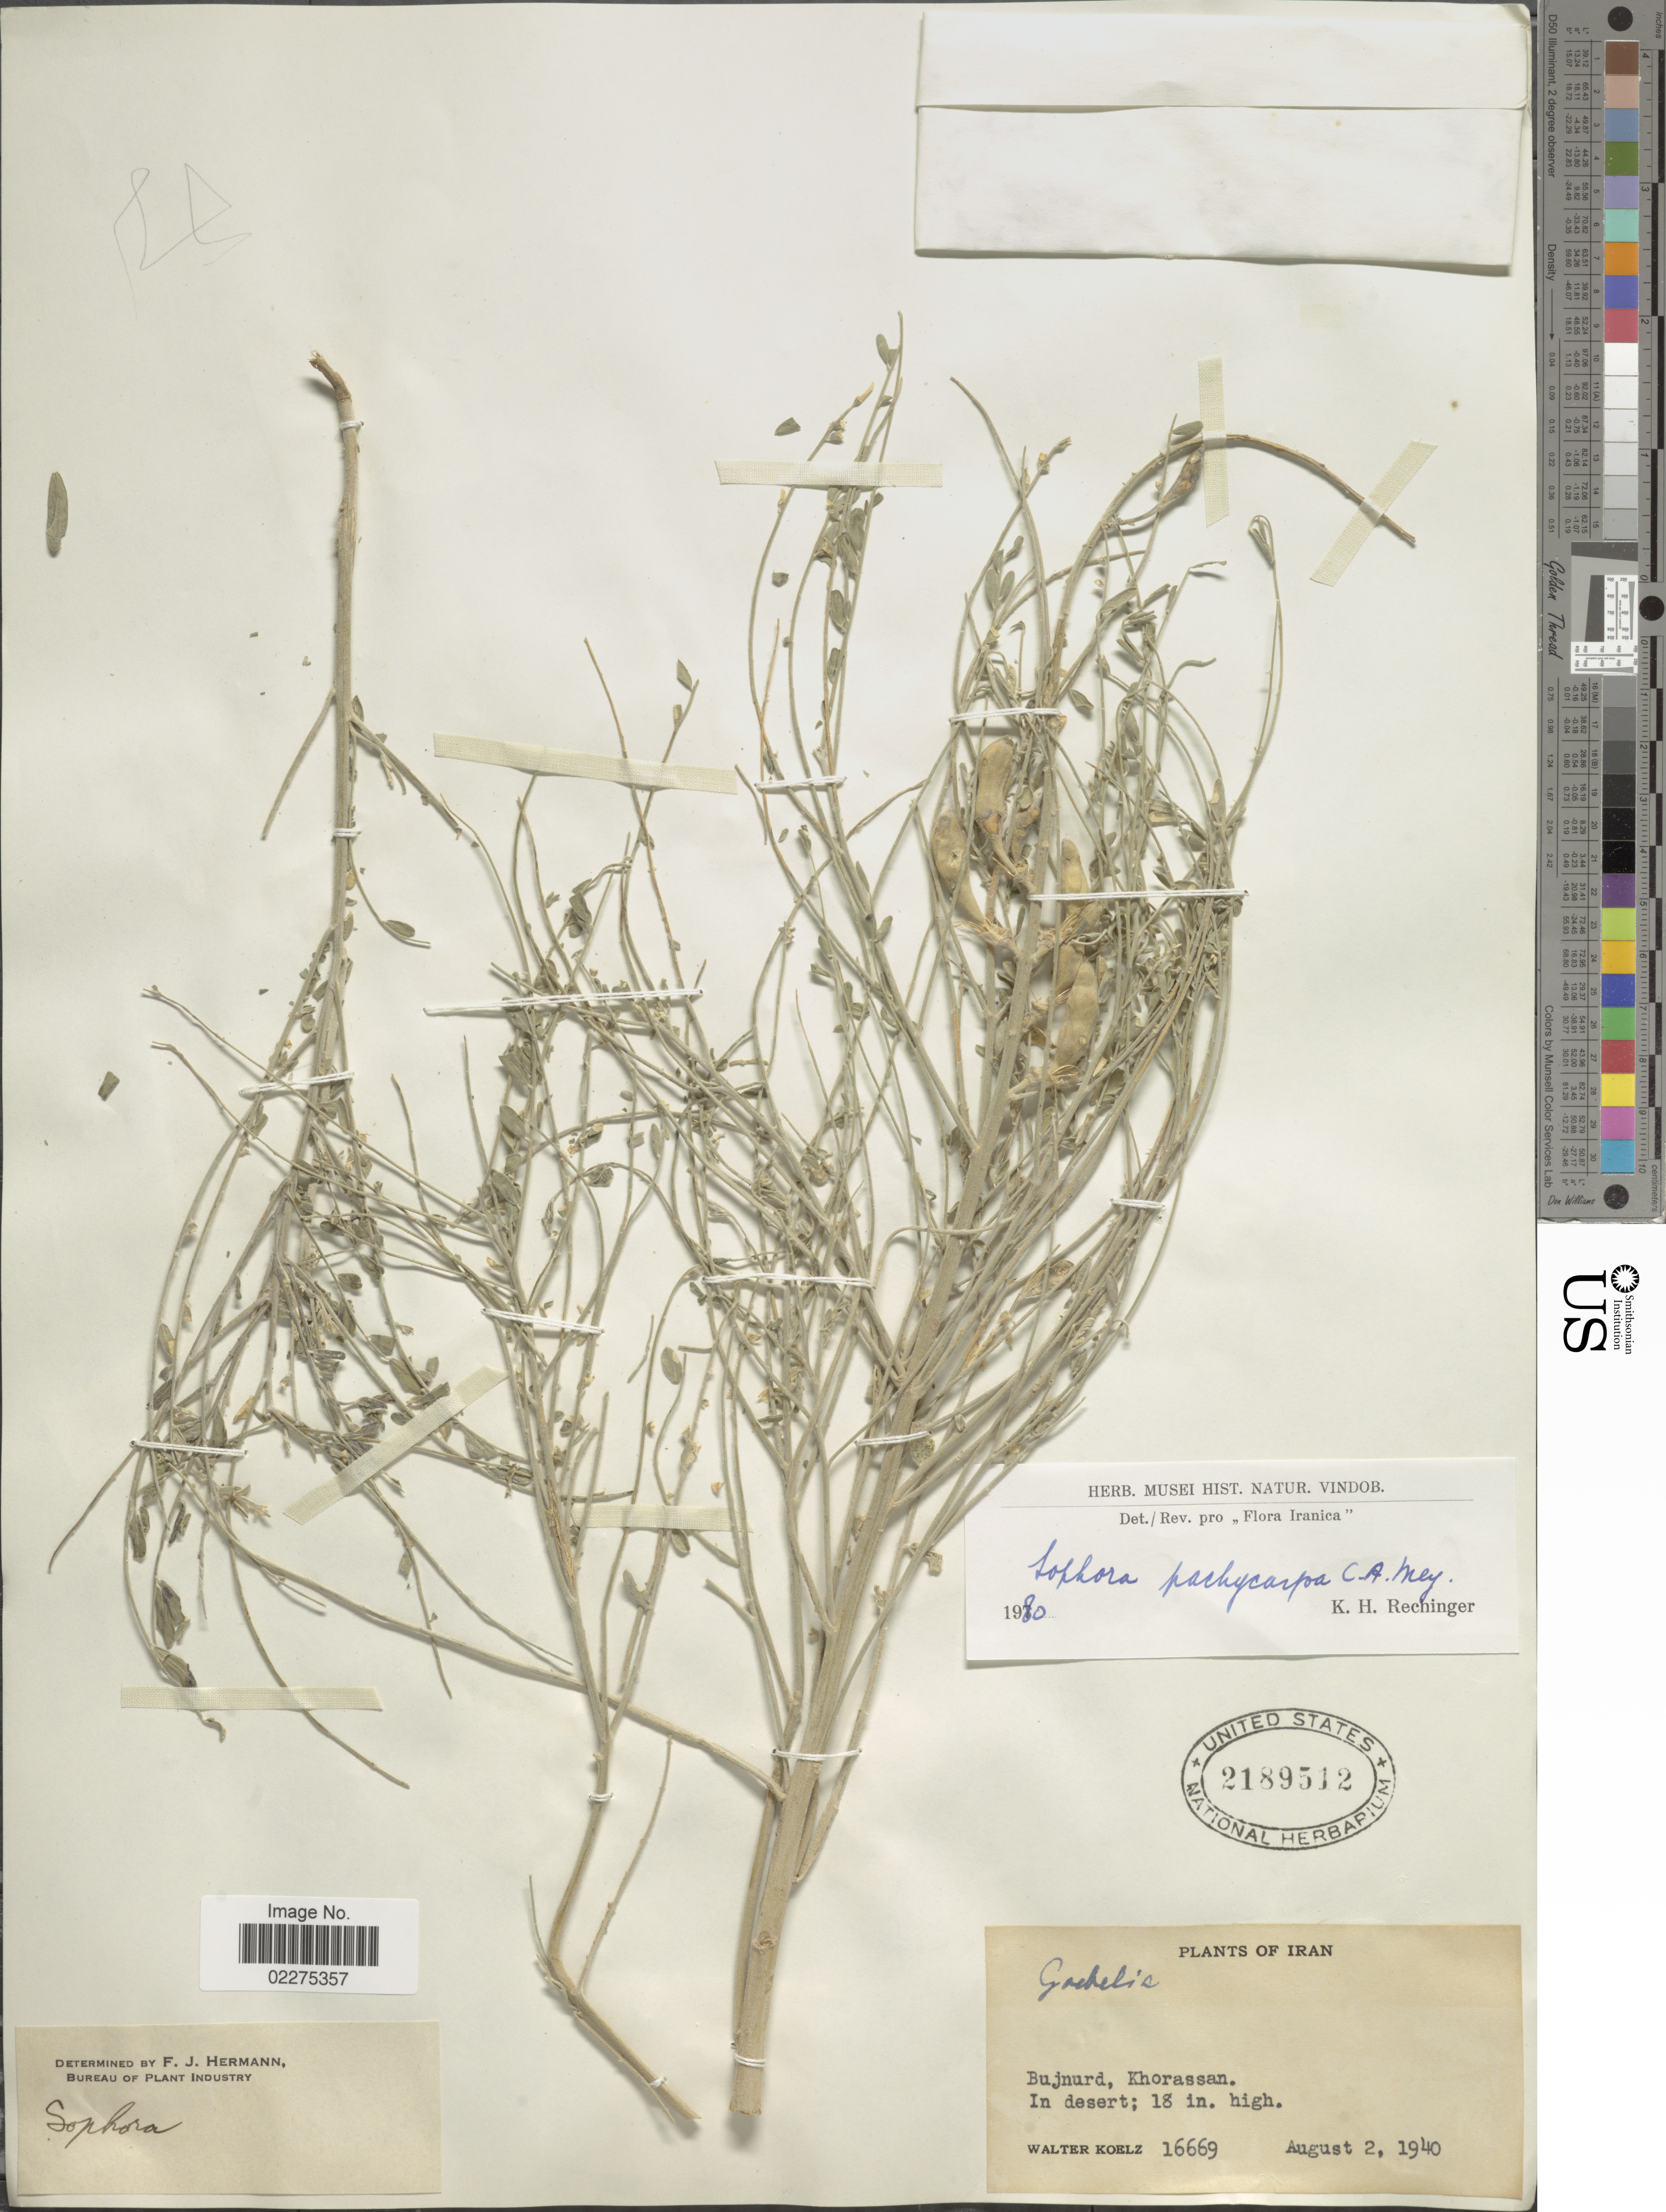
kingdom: Plantae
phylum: Tracheophyta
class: Magnoliopsida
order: Fabales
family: Fabaceae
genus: Sophora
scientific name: Sophora pachycarpa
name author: Schrenk ex C.A. Mey.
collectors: W. N. Koelz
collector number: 16669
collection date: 1940-08-02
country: Iran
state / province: Khorasan [obsolete]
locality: Bujnurd, Khorassan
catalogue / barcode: US 2189512